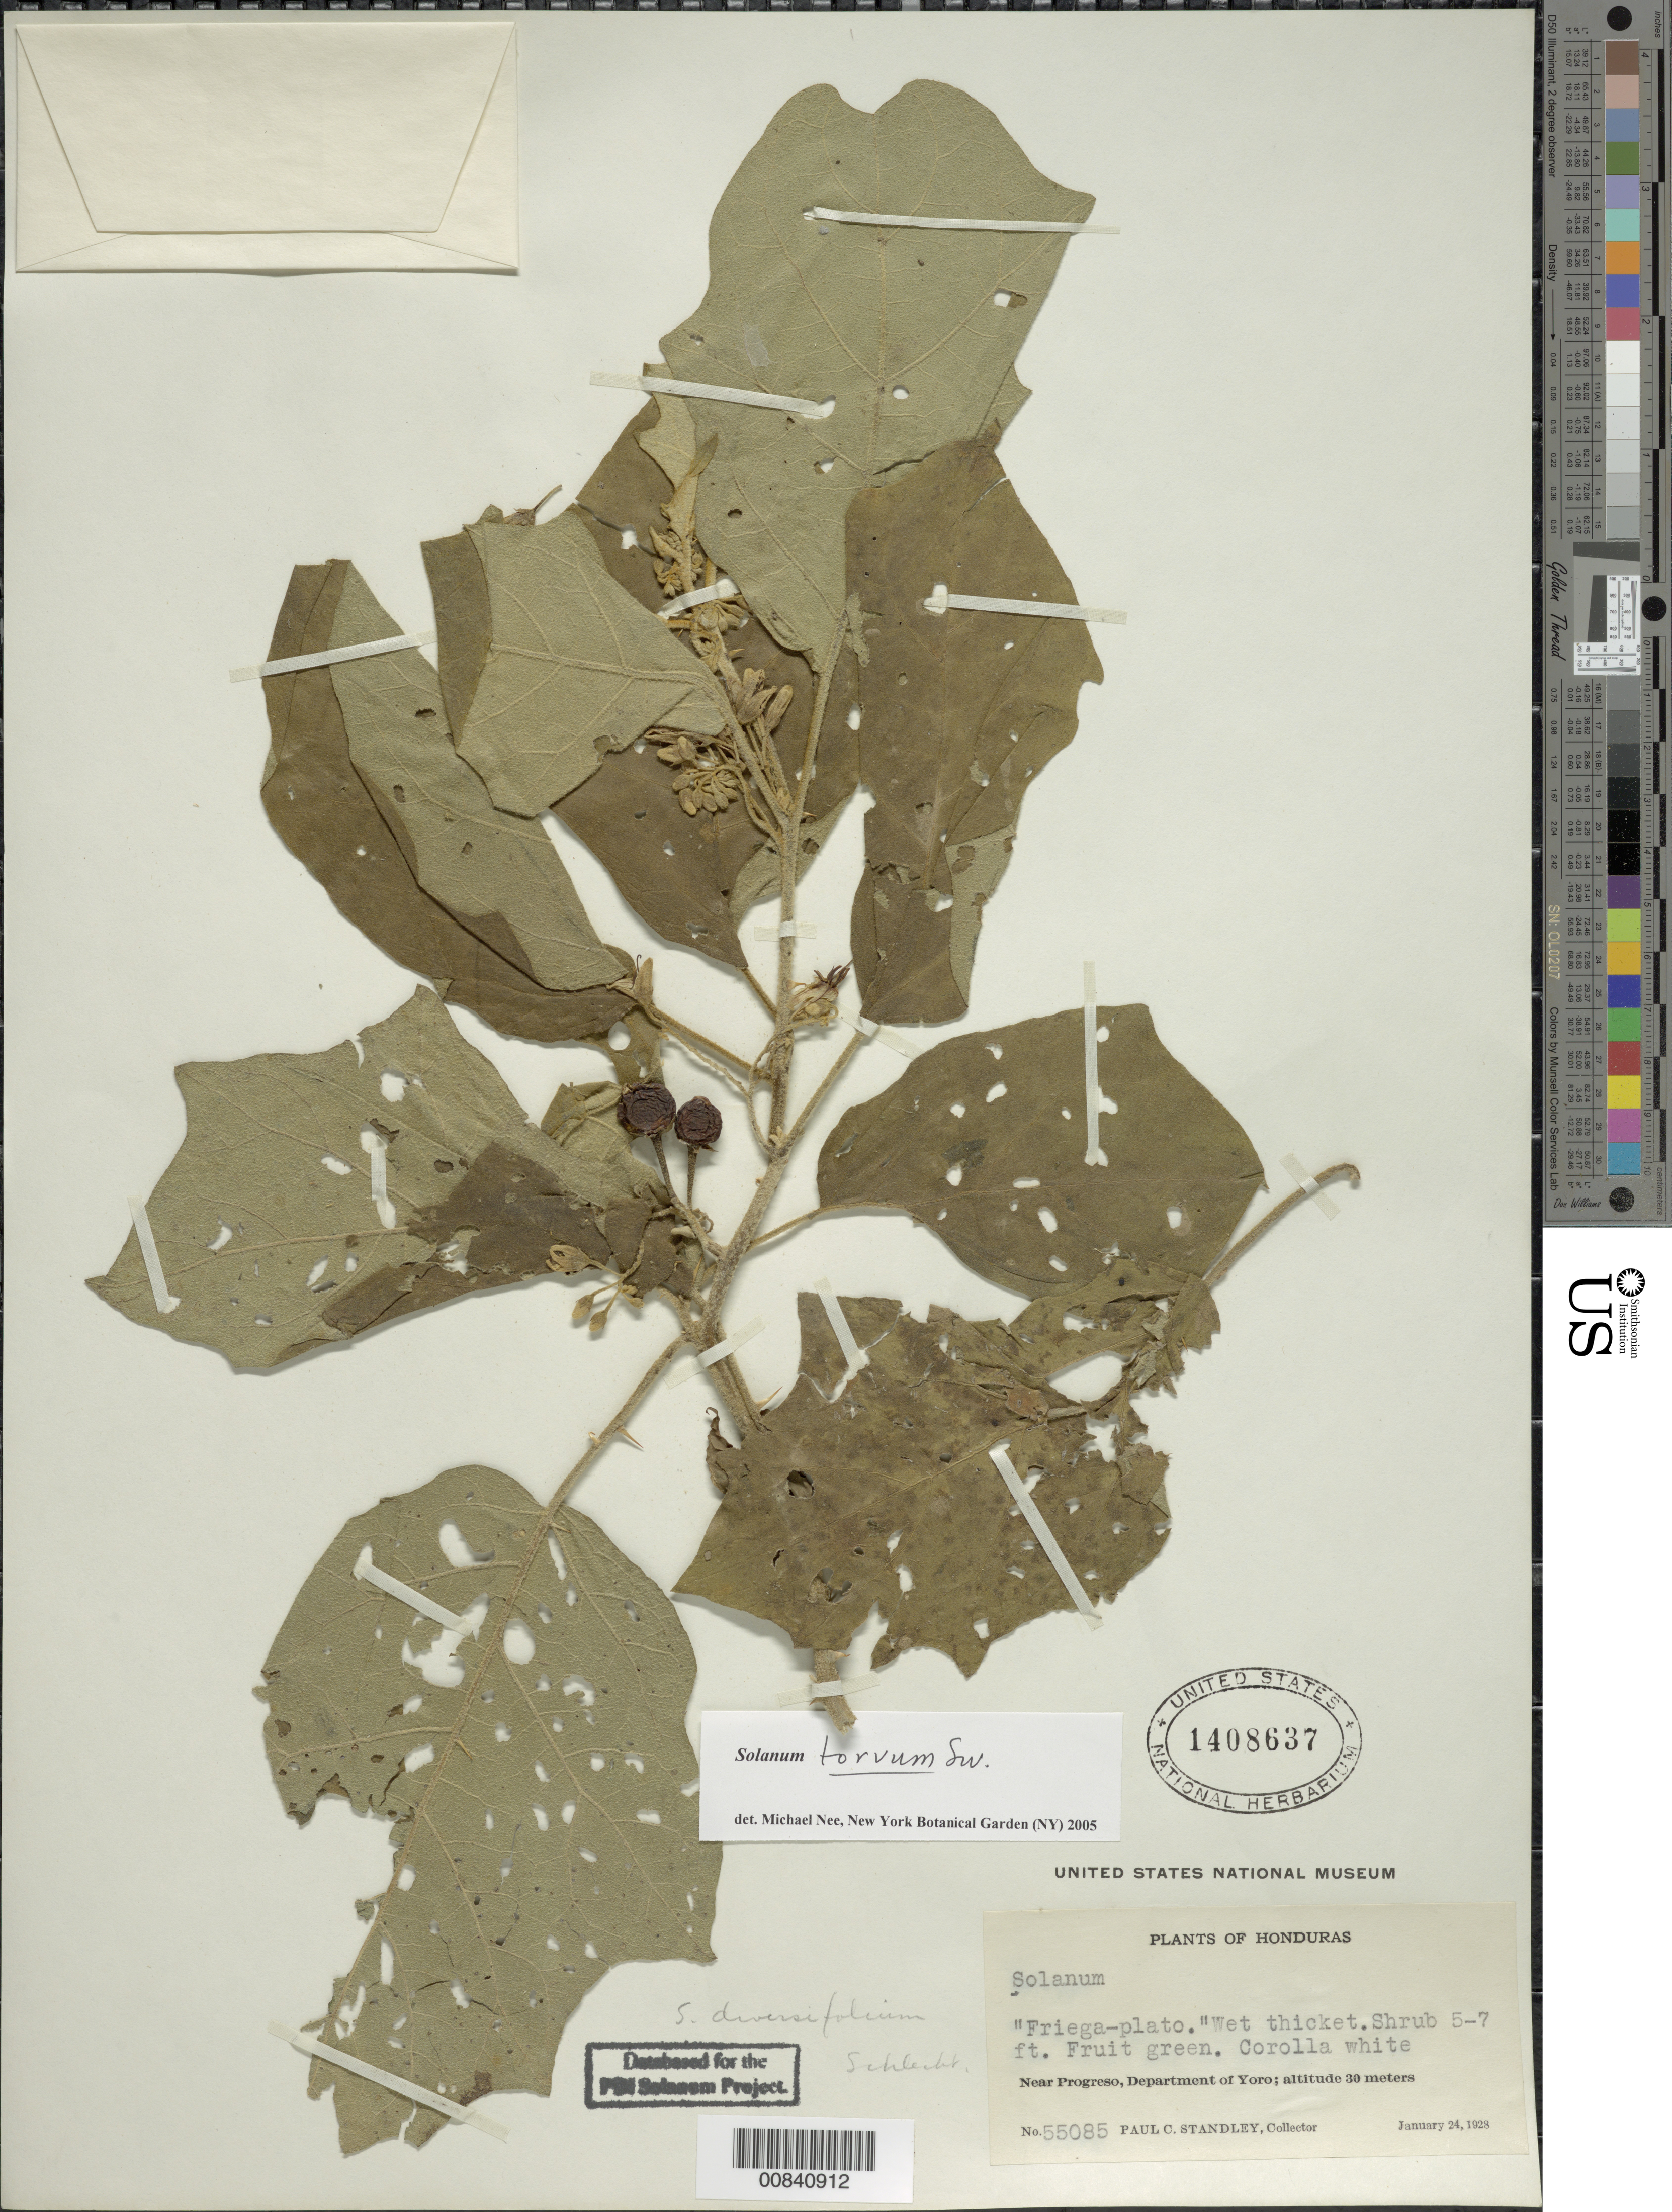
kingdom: Plantae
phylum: Tracheophyta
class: Magnoliopsida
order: Solanales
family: Solanaceae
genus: Solanum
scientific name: Solanum torvum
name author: Sw.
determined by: Nee, Michael H.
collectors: P. C. Standley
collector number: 55085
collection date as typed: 24 Jan 1928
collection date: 1928-01-24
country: Honduras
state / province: Yoro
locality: Near Progreso.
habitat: Wet thicket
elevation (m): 30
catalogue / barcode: US 1408637